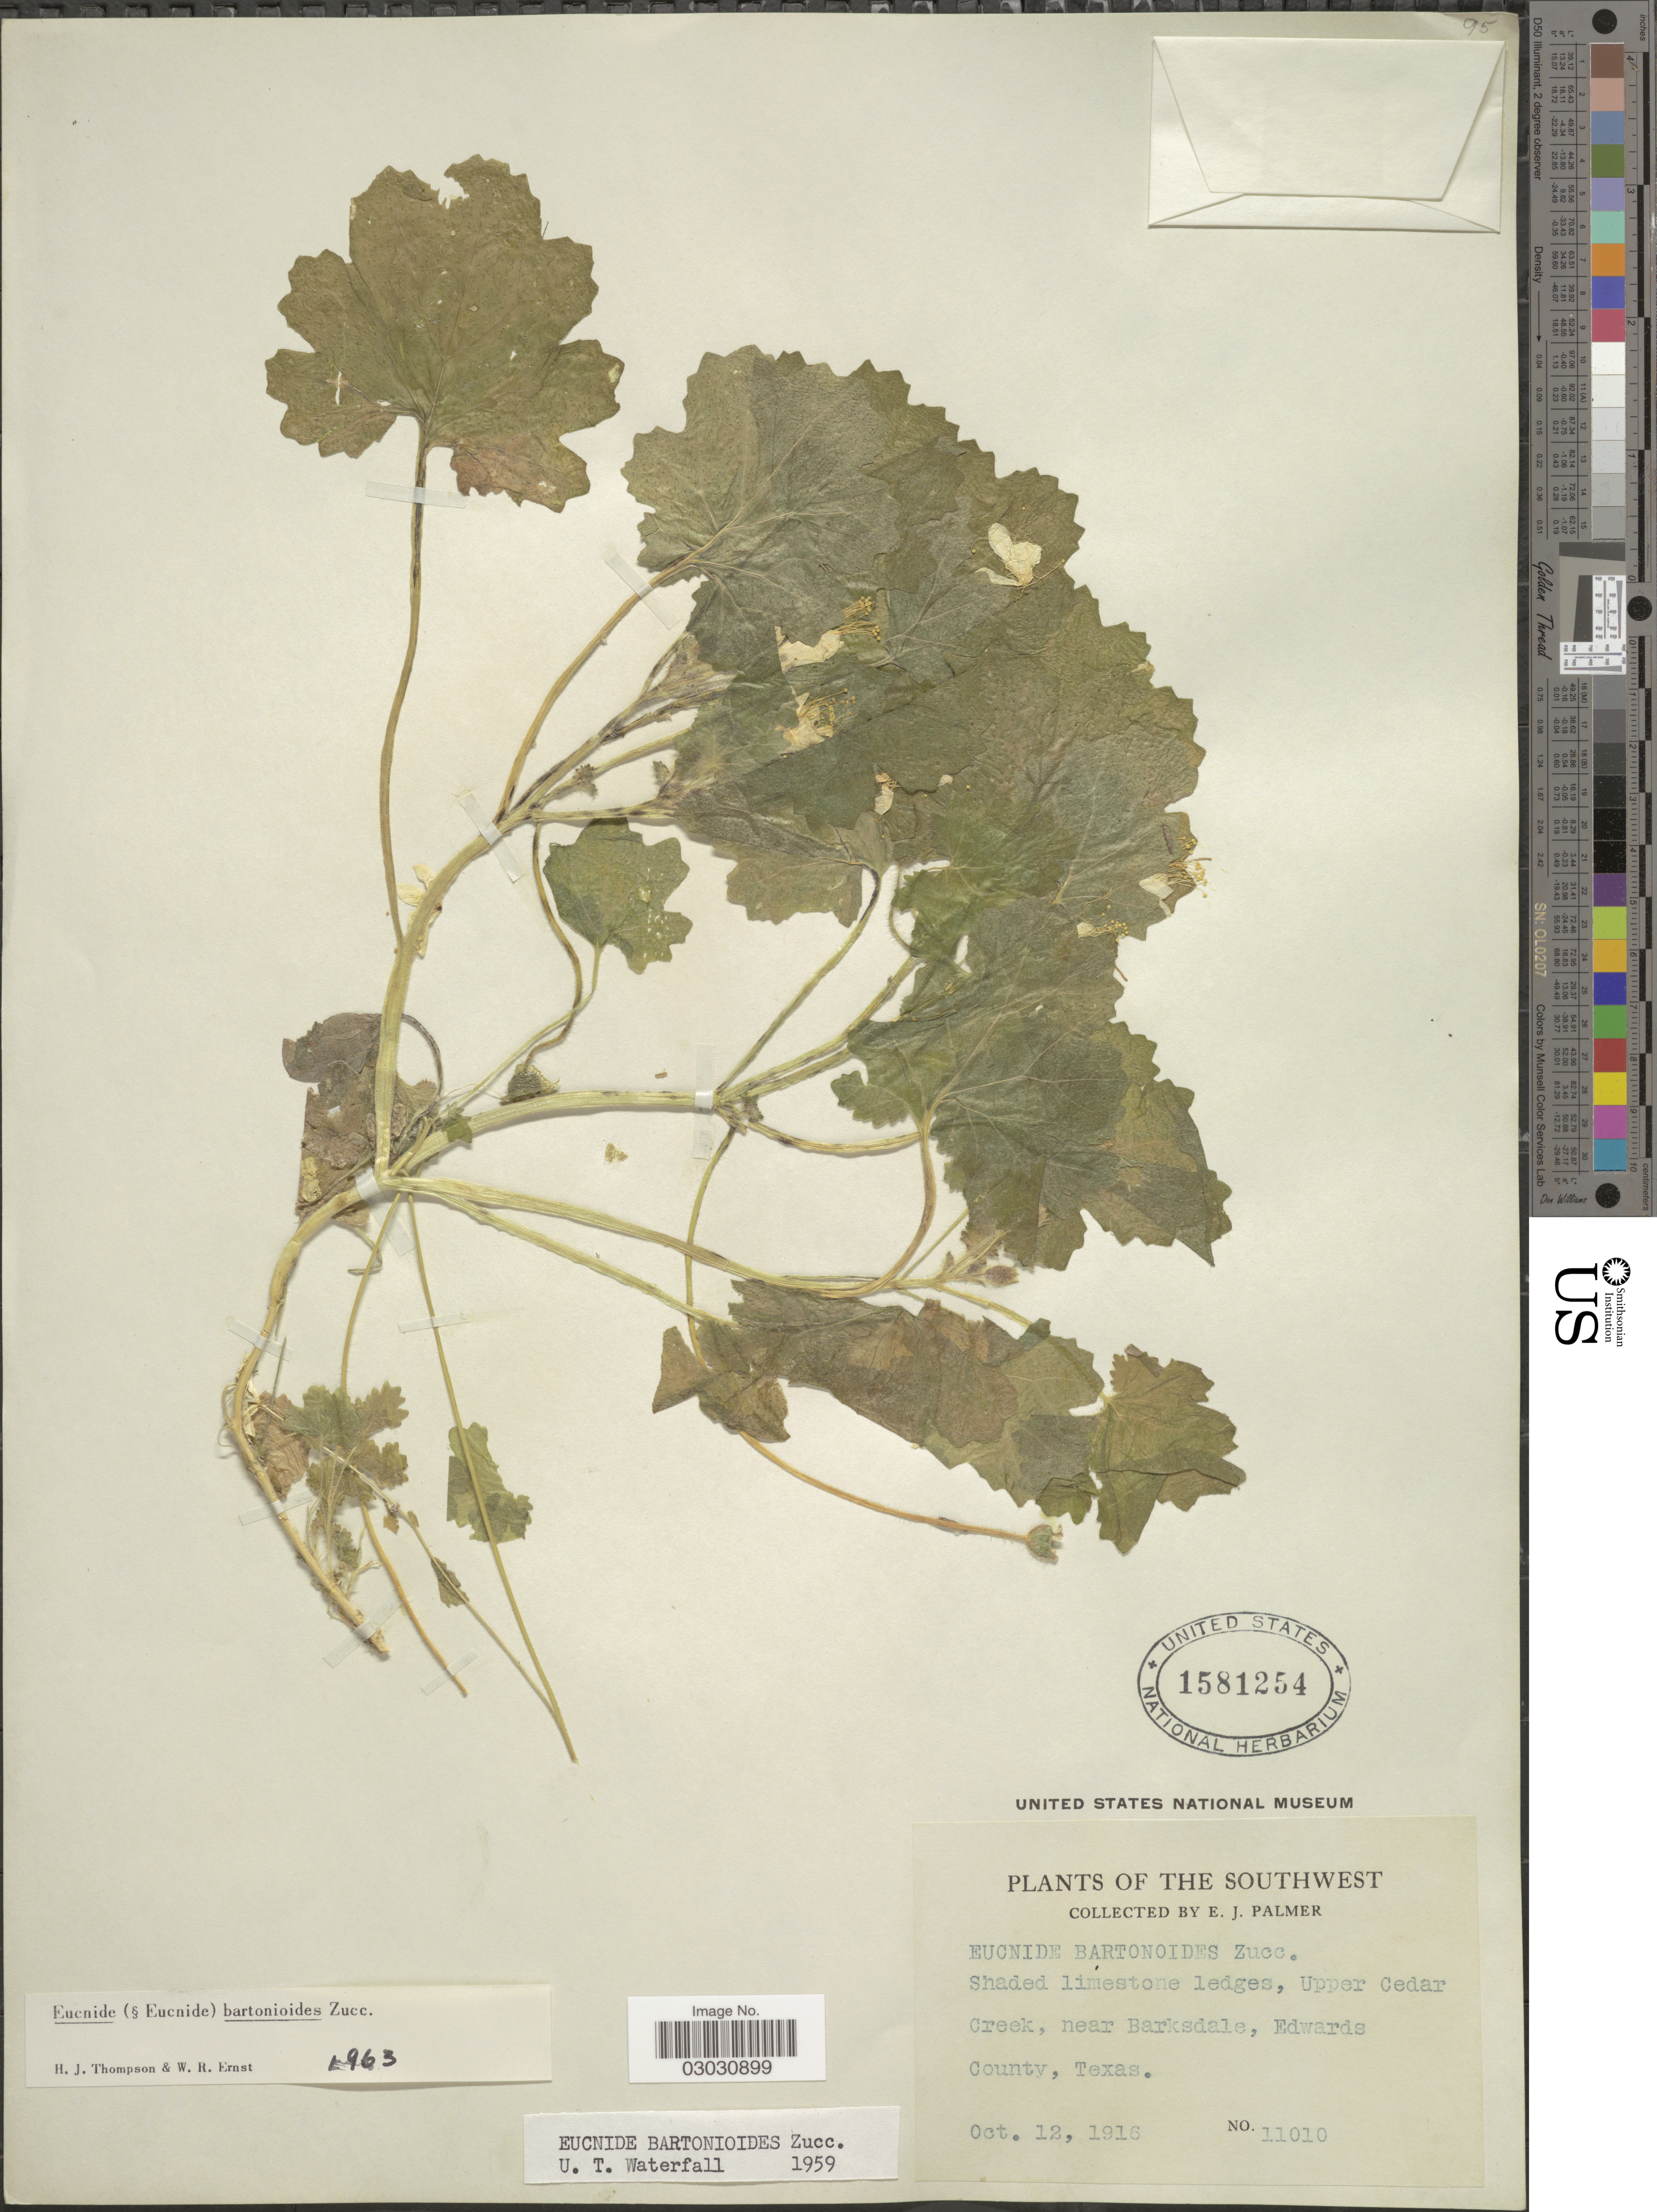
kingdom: Plantae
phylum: Tracheophyta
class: Magnoliopsida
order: Cornales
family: Loasaceae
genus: Eucnide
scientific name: Eucnide bartonioides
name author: Zucc.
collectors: E. J. Palmer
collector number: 11010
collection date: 1916-10-12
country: United States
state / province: Texas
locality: Southwest. Upper Cedar Creek, near Barksdale, Edwards County.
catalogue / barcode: US 1581254